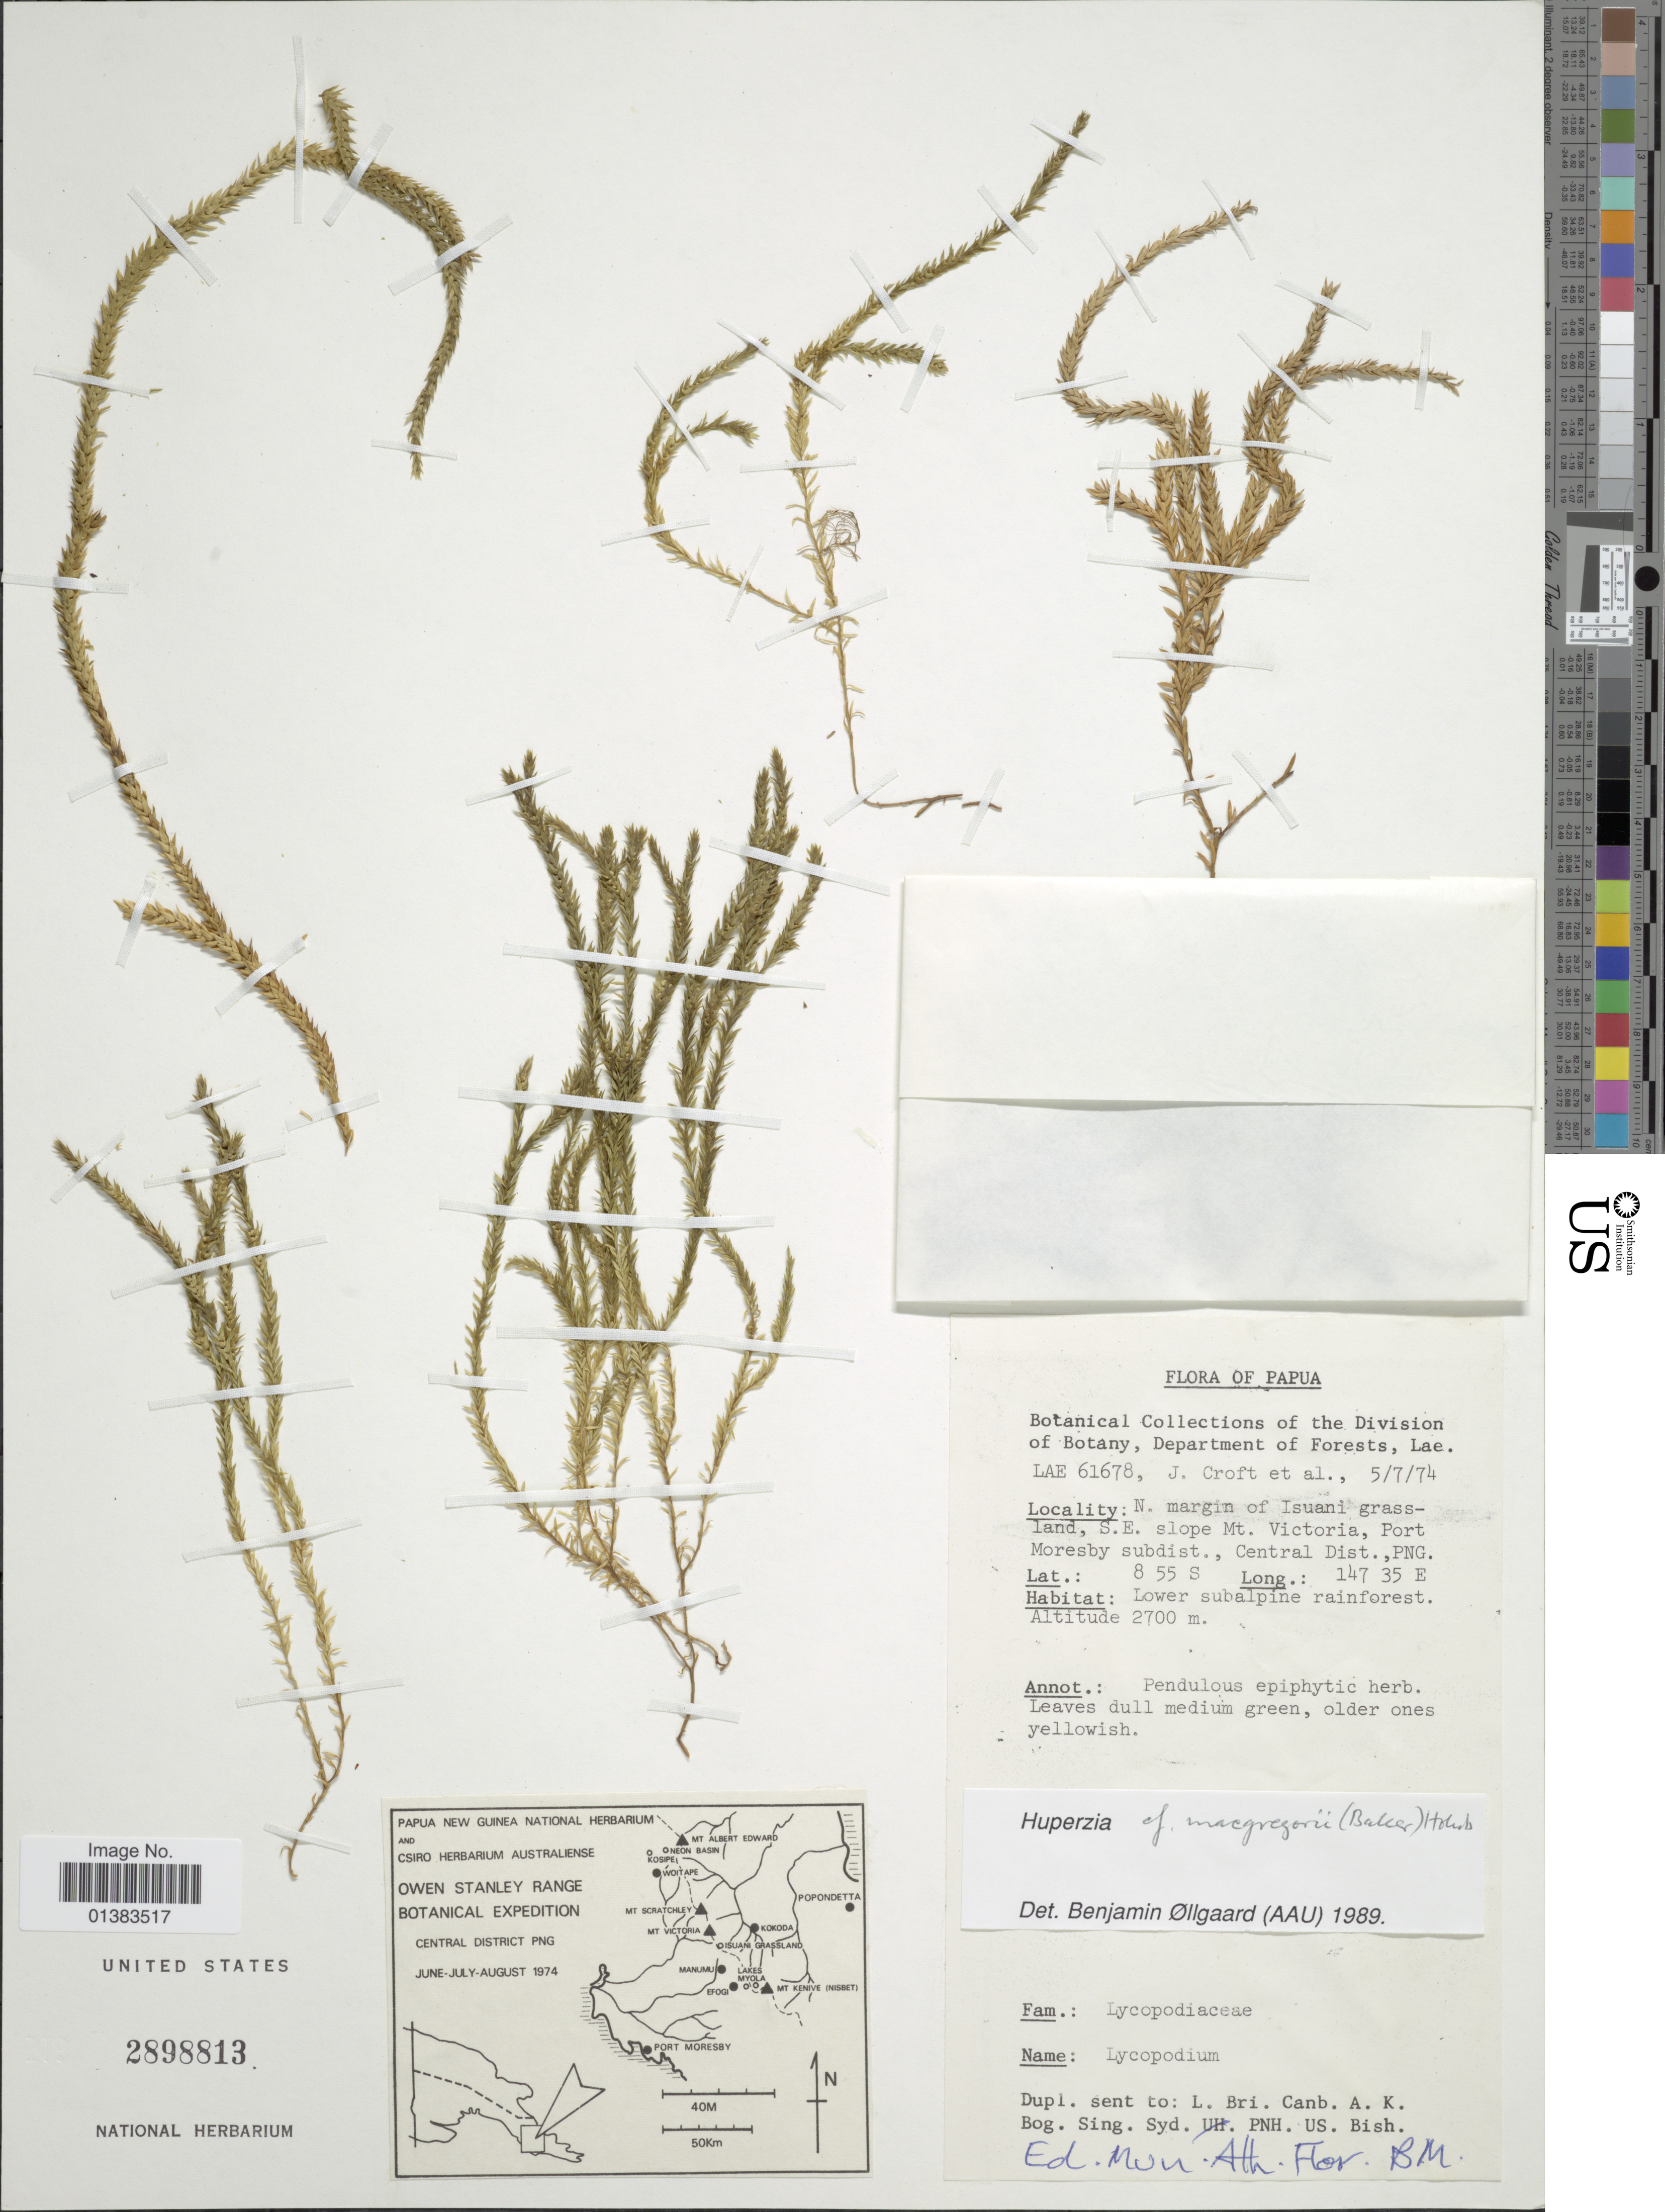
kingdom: Plantae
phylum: Tracheophyta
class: Lycopodiopsida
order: Lycopodiales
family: Lycopodiaceae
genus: Phlegmariurus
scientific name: Phlegmariurus macgregorii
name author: (Baker) A. R. Field & Bostock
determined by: Field, A. R.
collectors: J. Croft & et al.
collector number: LAE 61678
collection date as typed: Transcribed d/m/y: 5/7/74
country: Papua New Guinea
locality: N. margin of Isuani grassland, S.E. slope Mt. Victoria, Port Moresby subdist., Central Dist., PNG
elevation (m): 2700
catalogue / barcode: US 2898813